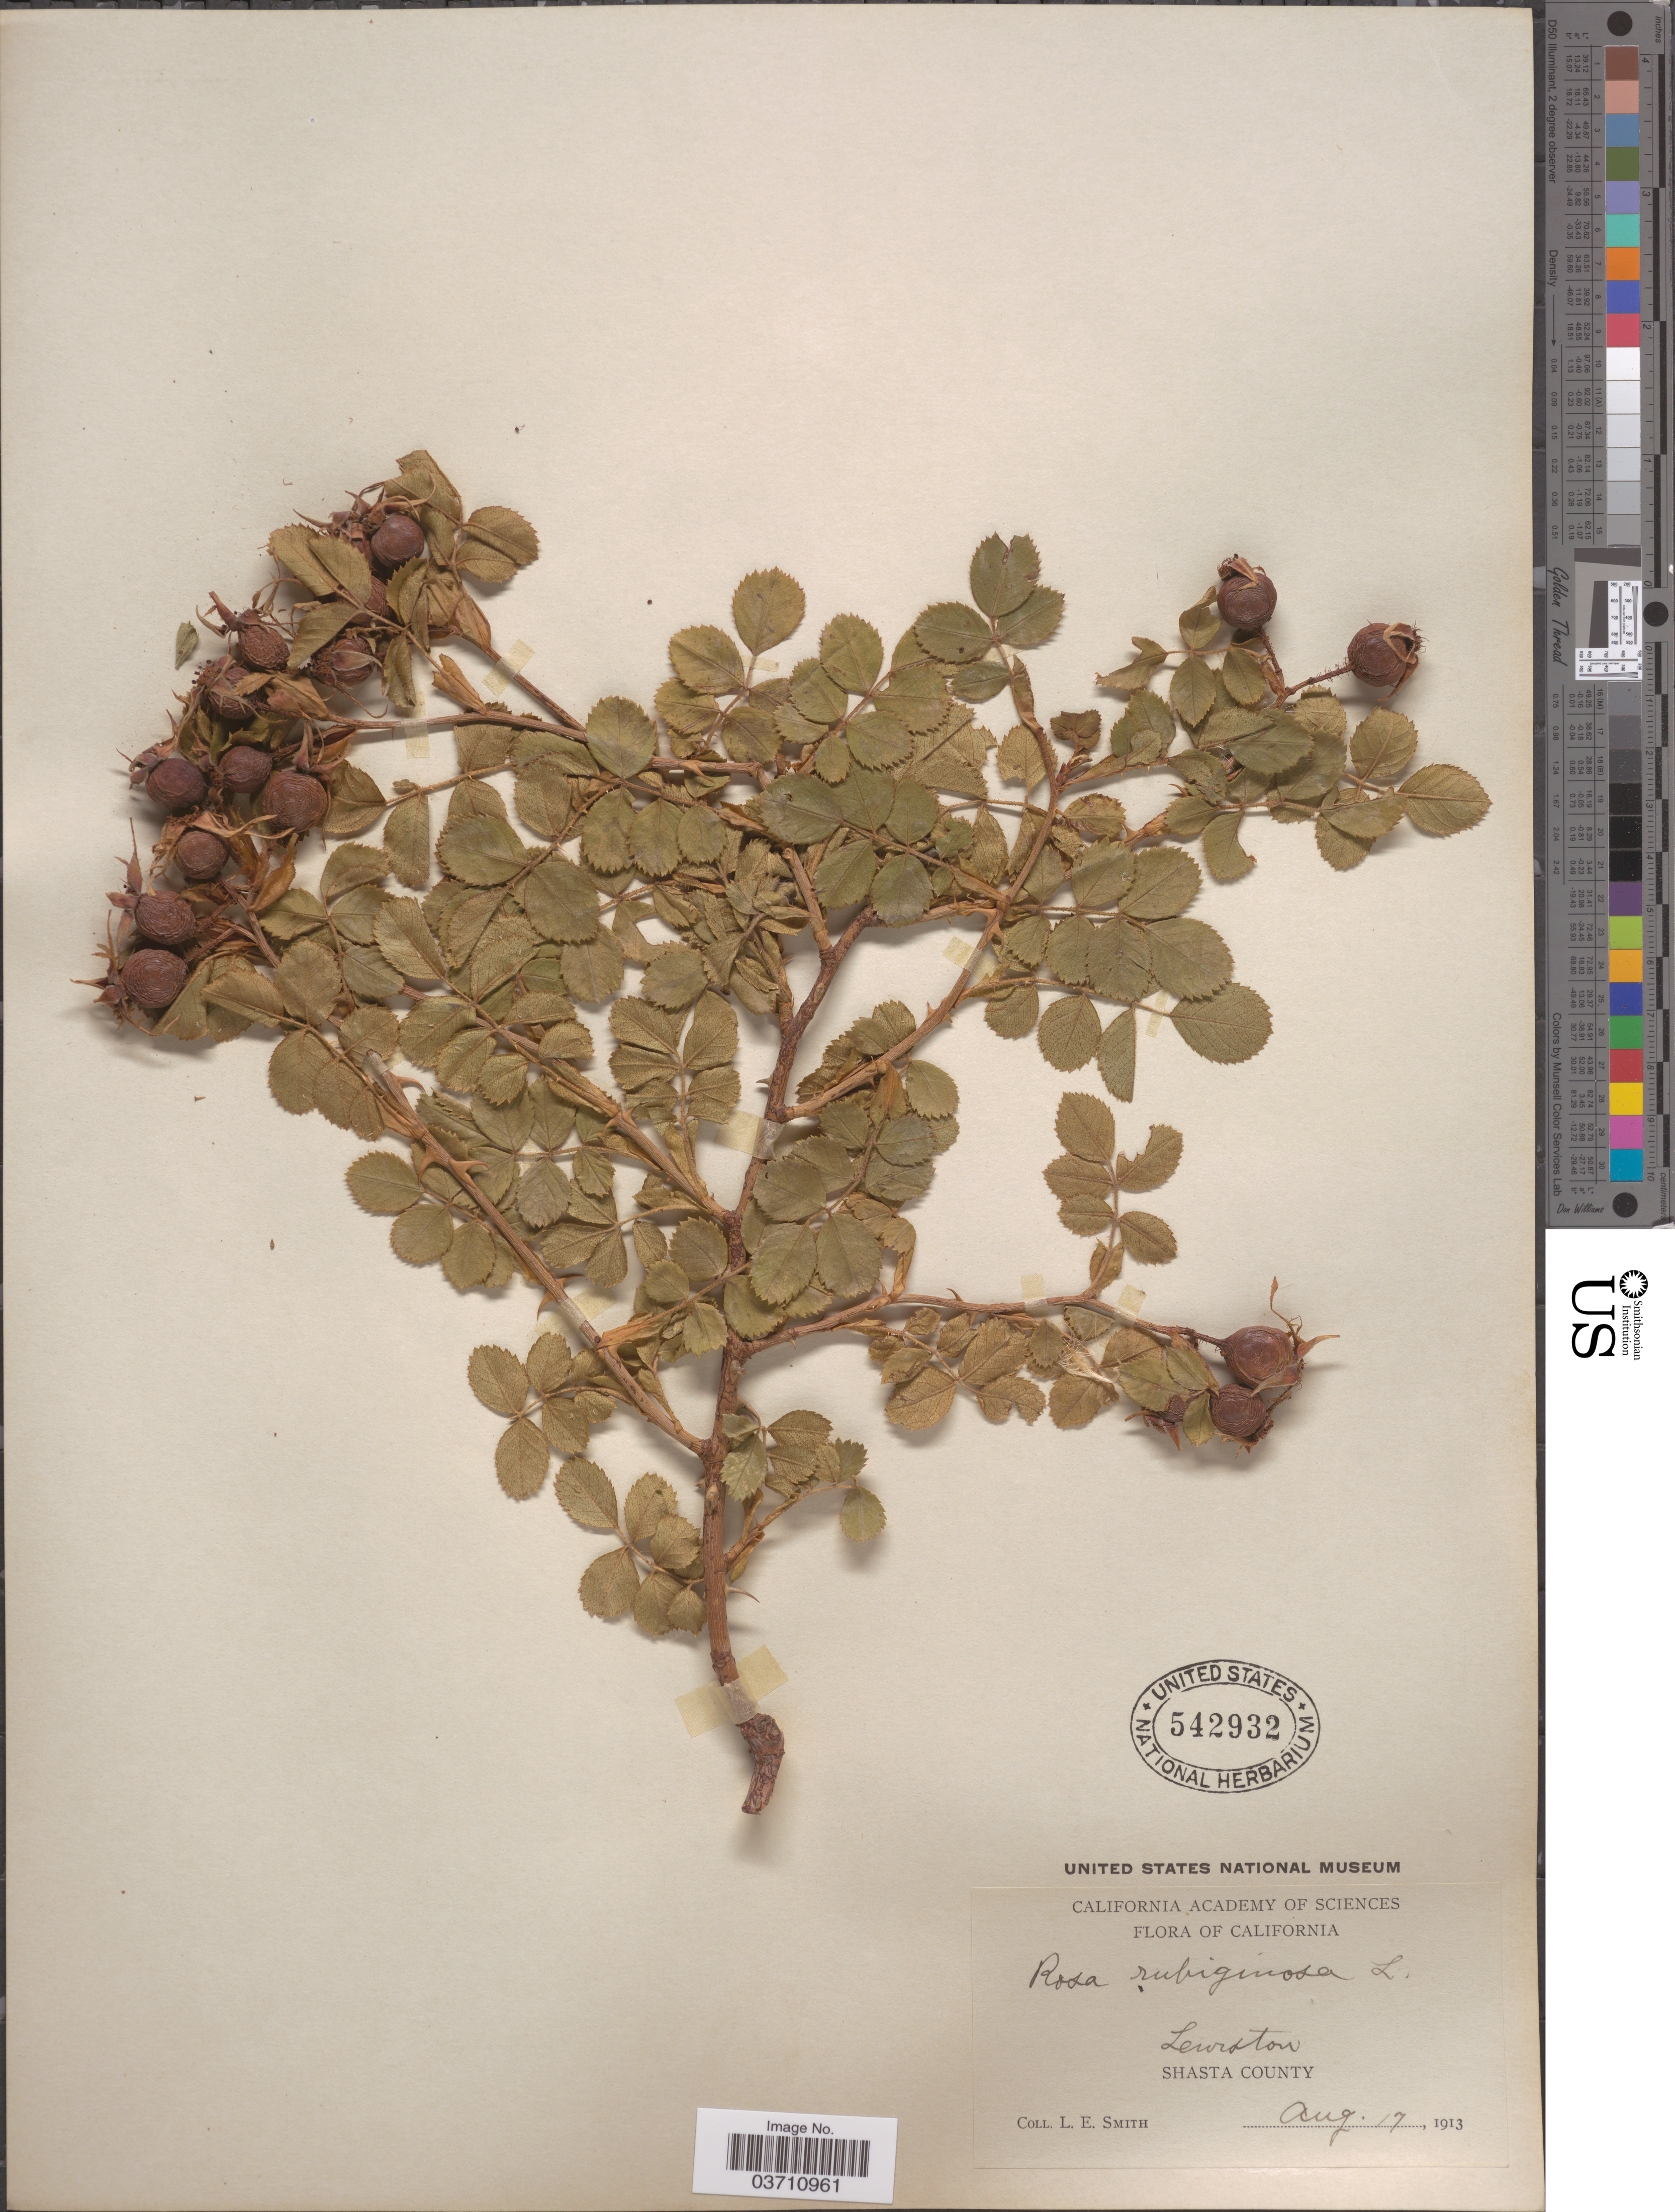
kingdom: Plantae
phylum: Tracheophyta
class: Magnoliopsida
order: Rosales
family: Rosaceae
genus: Rosa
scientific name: Rosa eglanteria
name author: L.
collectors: L. E. Smith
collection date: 1913-08-17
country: United States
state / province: California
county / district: Shasta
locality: Lewiston. Shasta County.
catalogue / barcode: US 542932